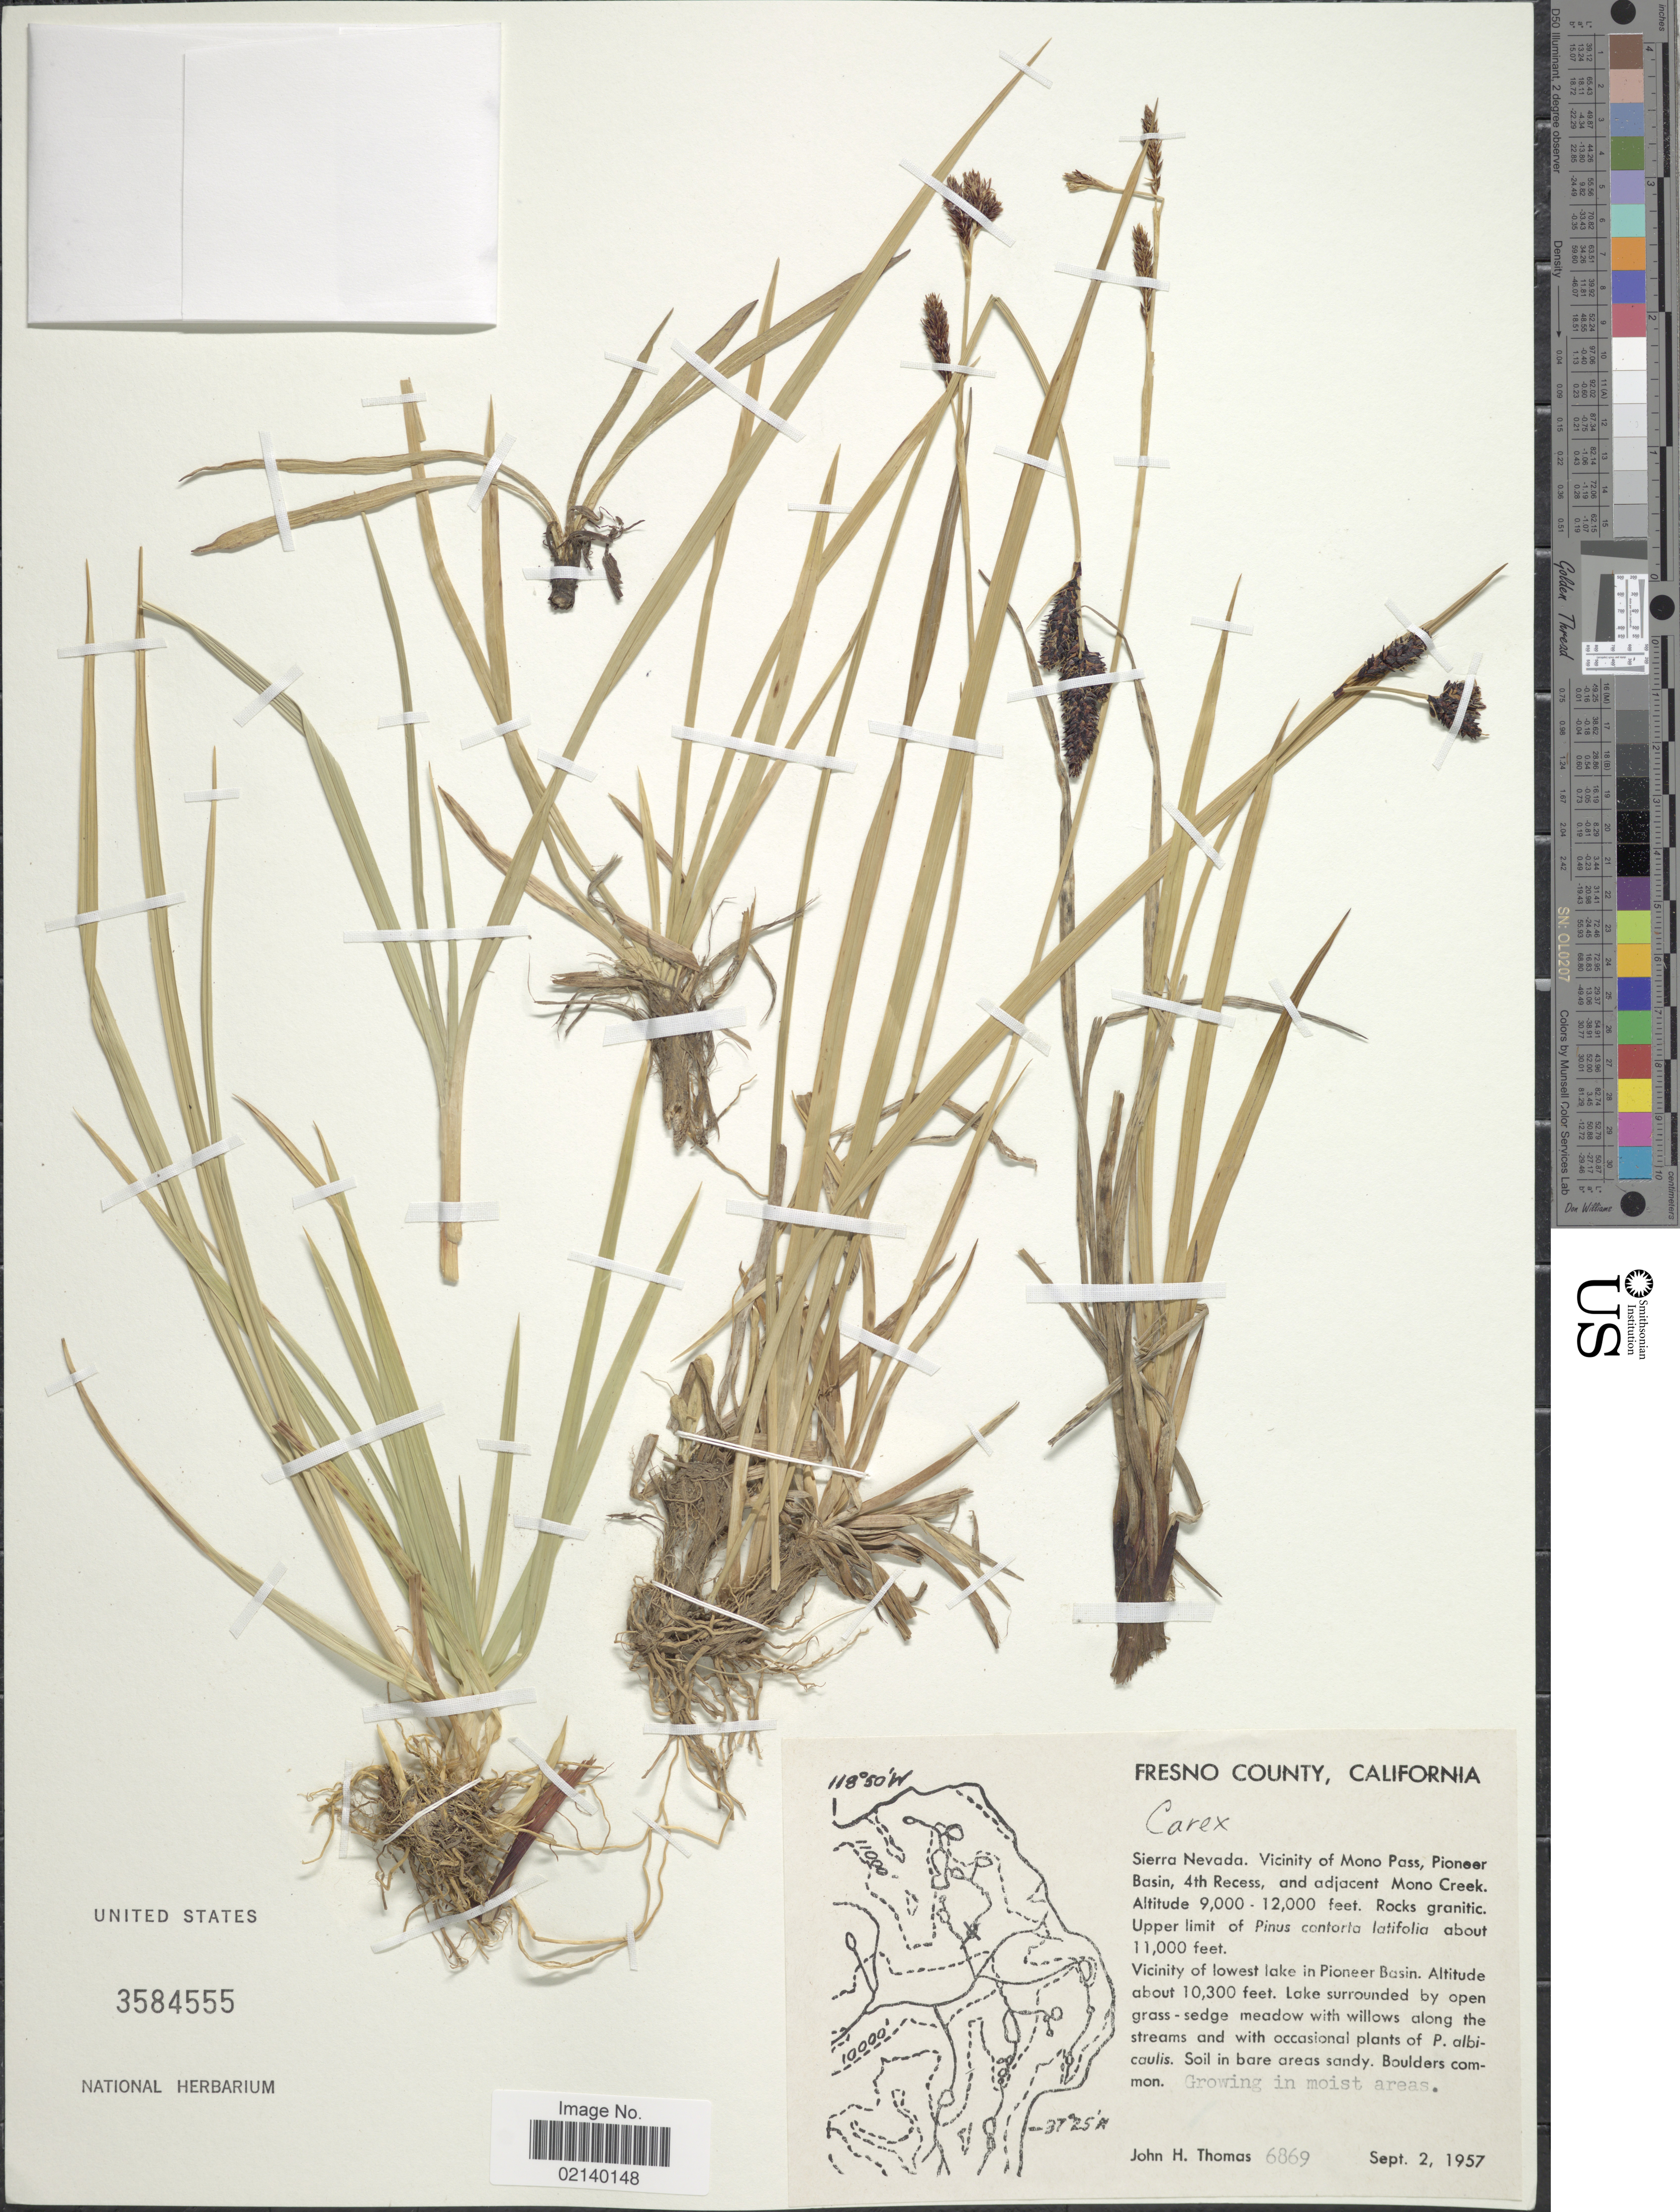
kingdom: Plantae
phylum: Tracheophyta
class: Liliopsida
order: Poales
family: Cyperaceae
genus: Carex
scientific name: Carex sp.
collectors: J. H. Thomas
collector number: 6869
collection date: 1957-09-02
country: United States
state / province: California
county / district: Fresno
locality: Fresno County, Sierra Nevada, vicinity of Mono Pass, Pioneer Basin, 4th Recess, and adjacent Mono Creek, vicinity of lowest lake in Pioneer Basin, in moist areas.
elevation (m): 2743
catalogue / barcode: US 3584555